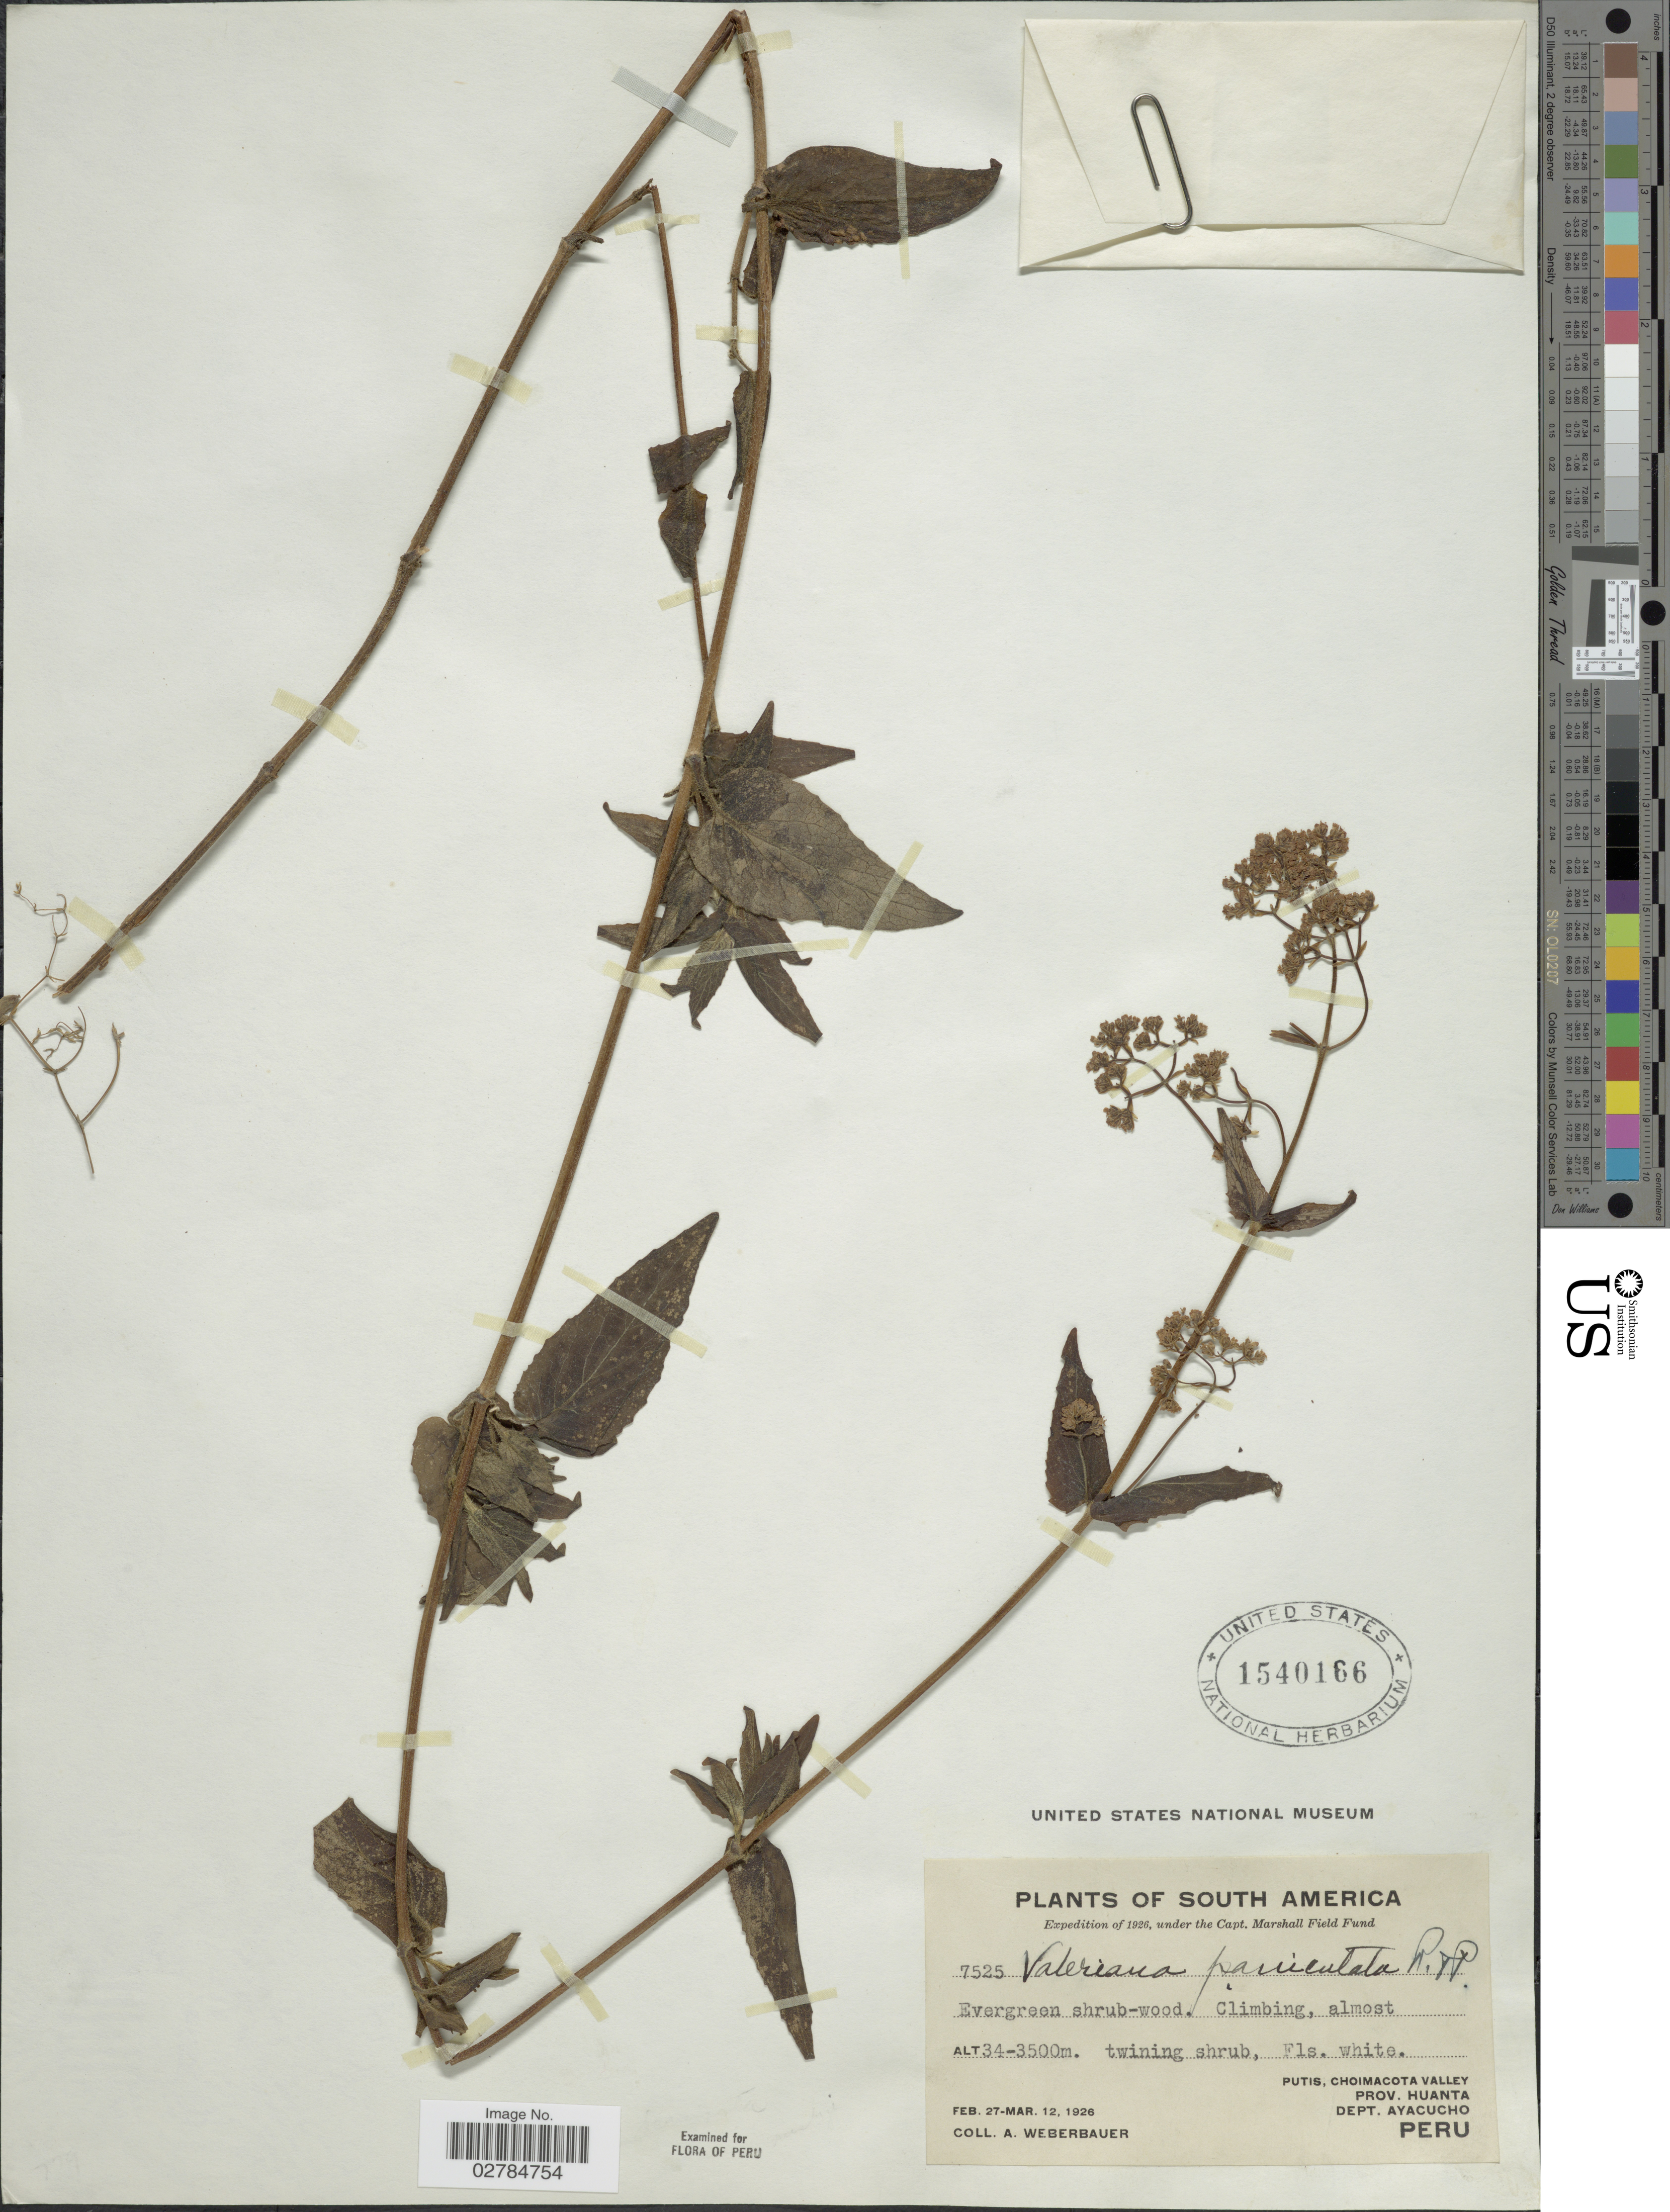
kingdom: Plantae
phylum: Tracheophyta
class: Magnoliopsida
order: Dipsacales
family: Caprifoliaceae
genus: Valeriana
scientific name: Valeriana malvacea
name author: Graebn.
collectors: A. Weberbauer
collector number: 7525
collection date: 1926-02-27/1926-03-12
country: Peru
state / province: Ayacucho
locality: Putis, Choimacota Valley. Prov. Huanta, Dept. Ayacucho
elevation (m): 3400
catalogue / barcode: US 1540166